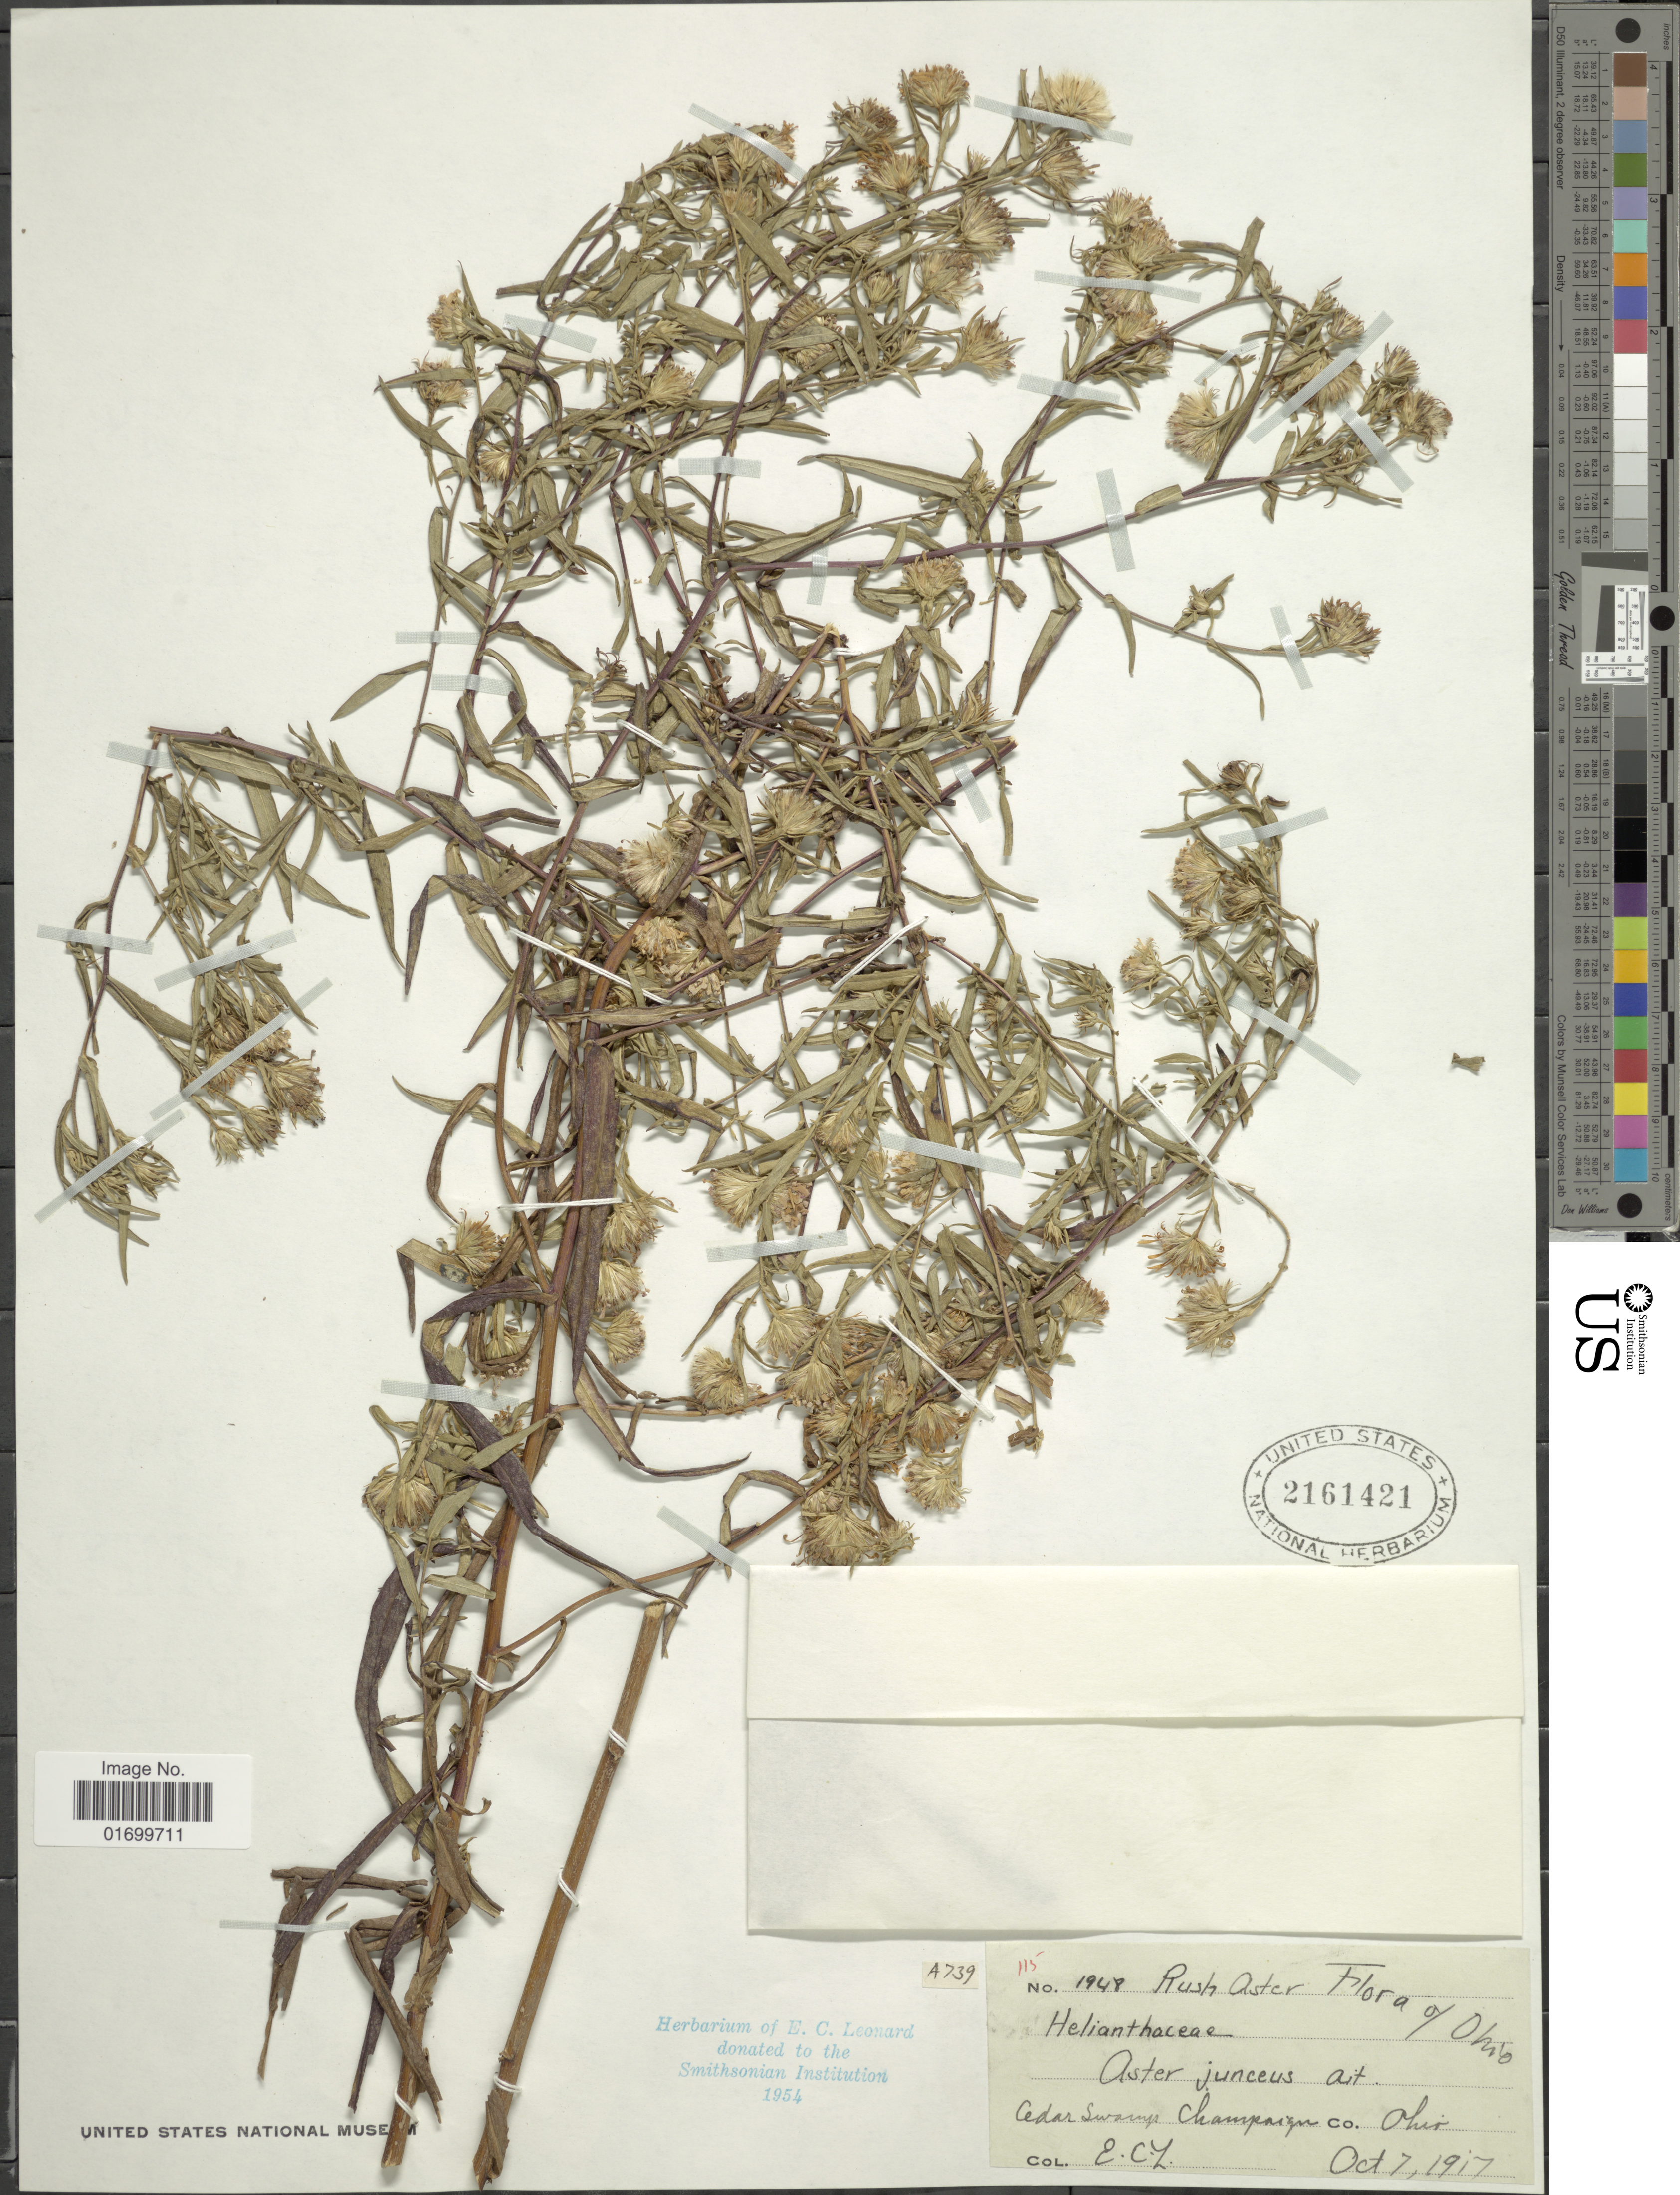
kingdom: Plantae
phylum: Tracheophyta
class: Magnoliopsida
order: Asterales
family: Asteraceae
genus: Symphyotrichum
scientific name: Symphyotrichum boreale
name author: (Torr. & A. Gray) Á. Löve & D. Löve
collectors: E. Z. S.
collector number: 1948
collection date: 1917-10-07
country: United States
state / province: Ohio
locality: Cedar Swamps Champaign Co.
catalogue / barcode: US 2161421